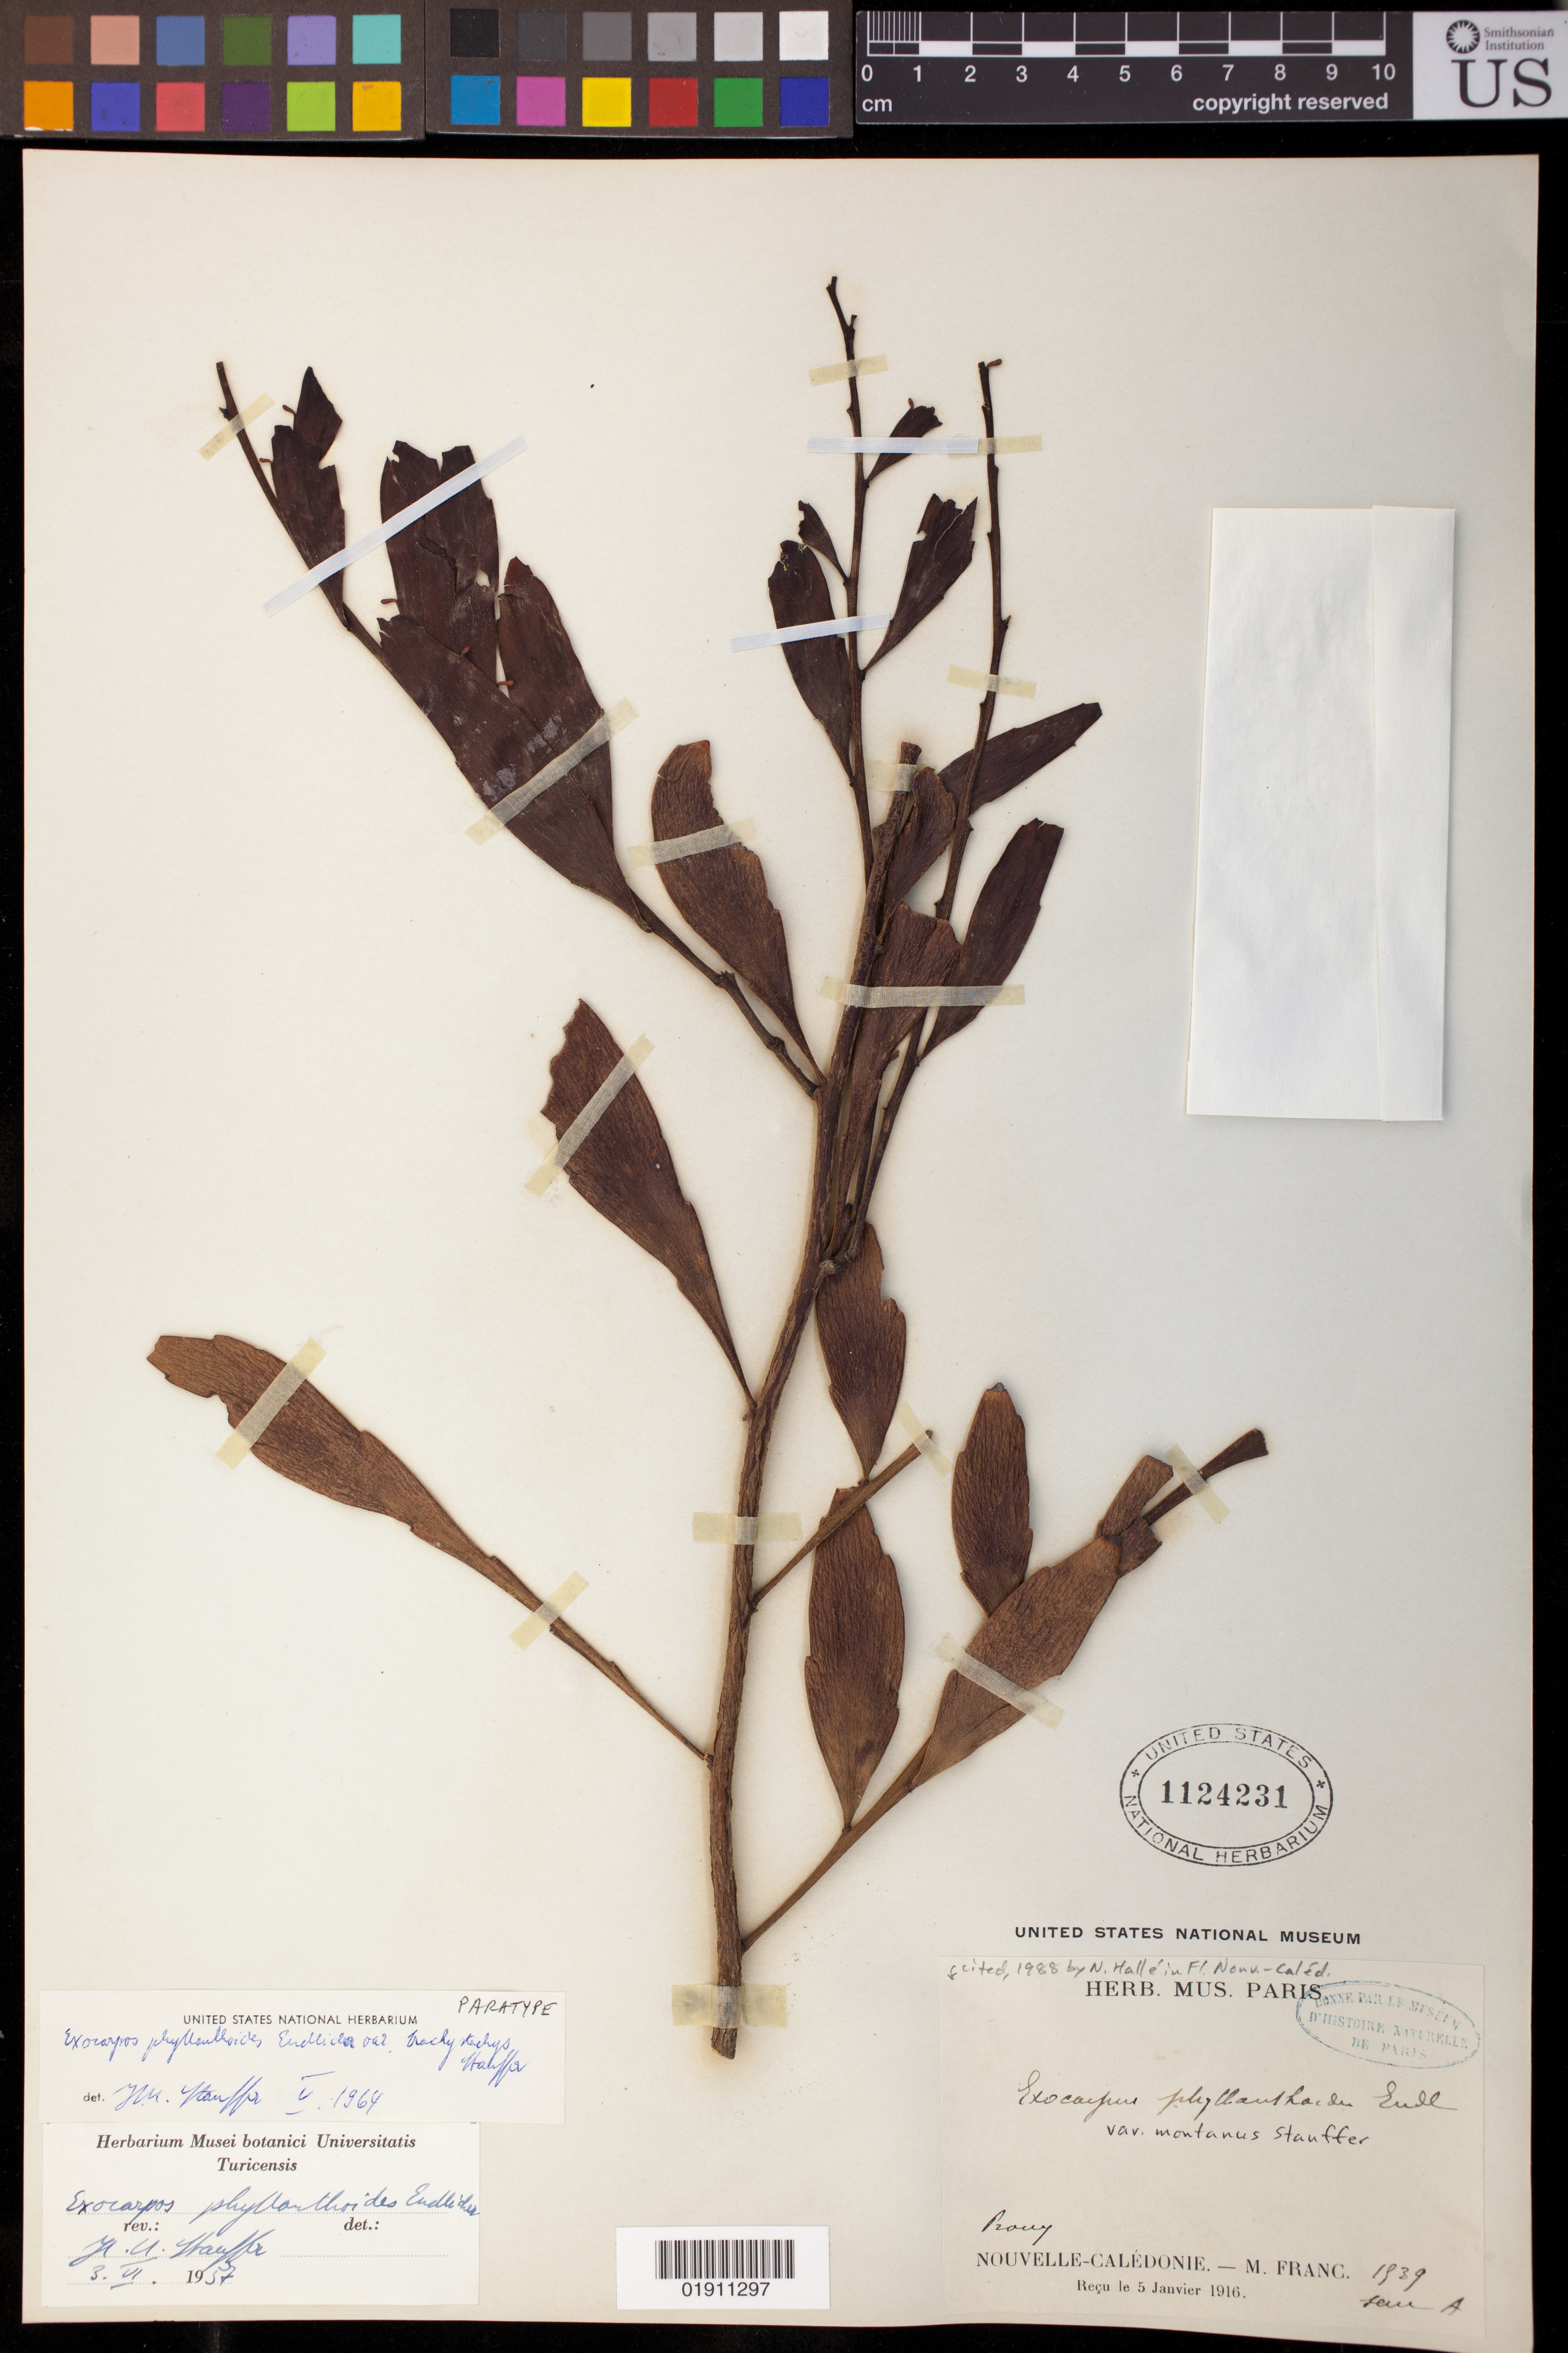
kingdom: Plantae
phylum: Tracheophyta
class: Magnoliopsida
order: Santalales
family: Santalaceae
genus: Exocarpos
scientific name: Exocarpos phyllanthoides var. brachystachys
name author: Stauffer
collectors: M. Franc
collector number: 1839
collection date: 1916-01-05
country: New Caledonia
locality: Prony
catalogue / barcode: US 1124231